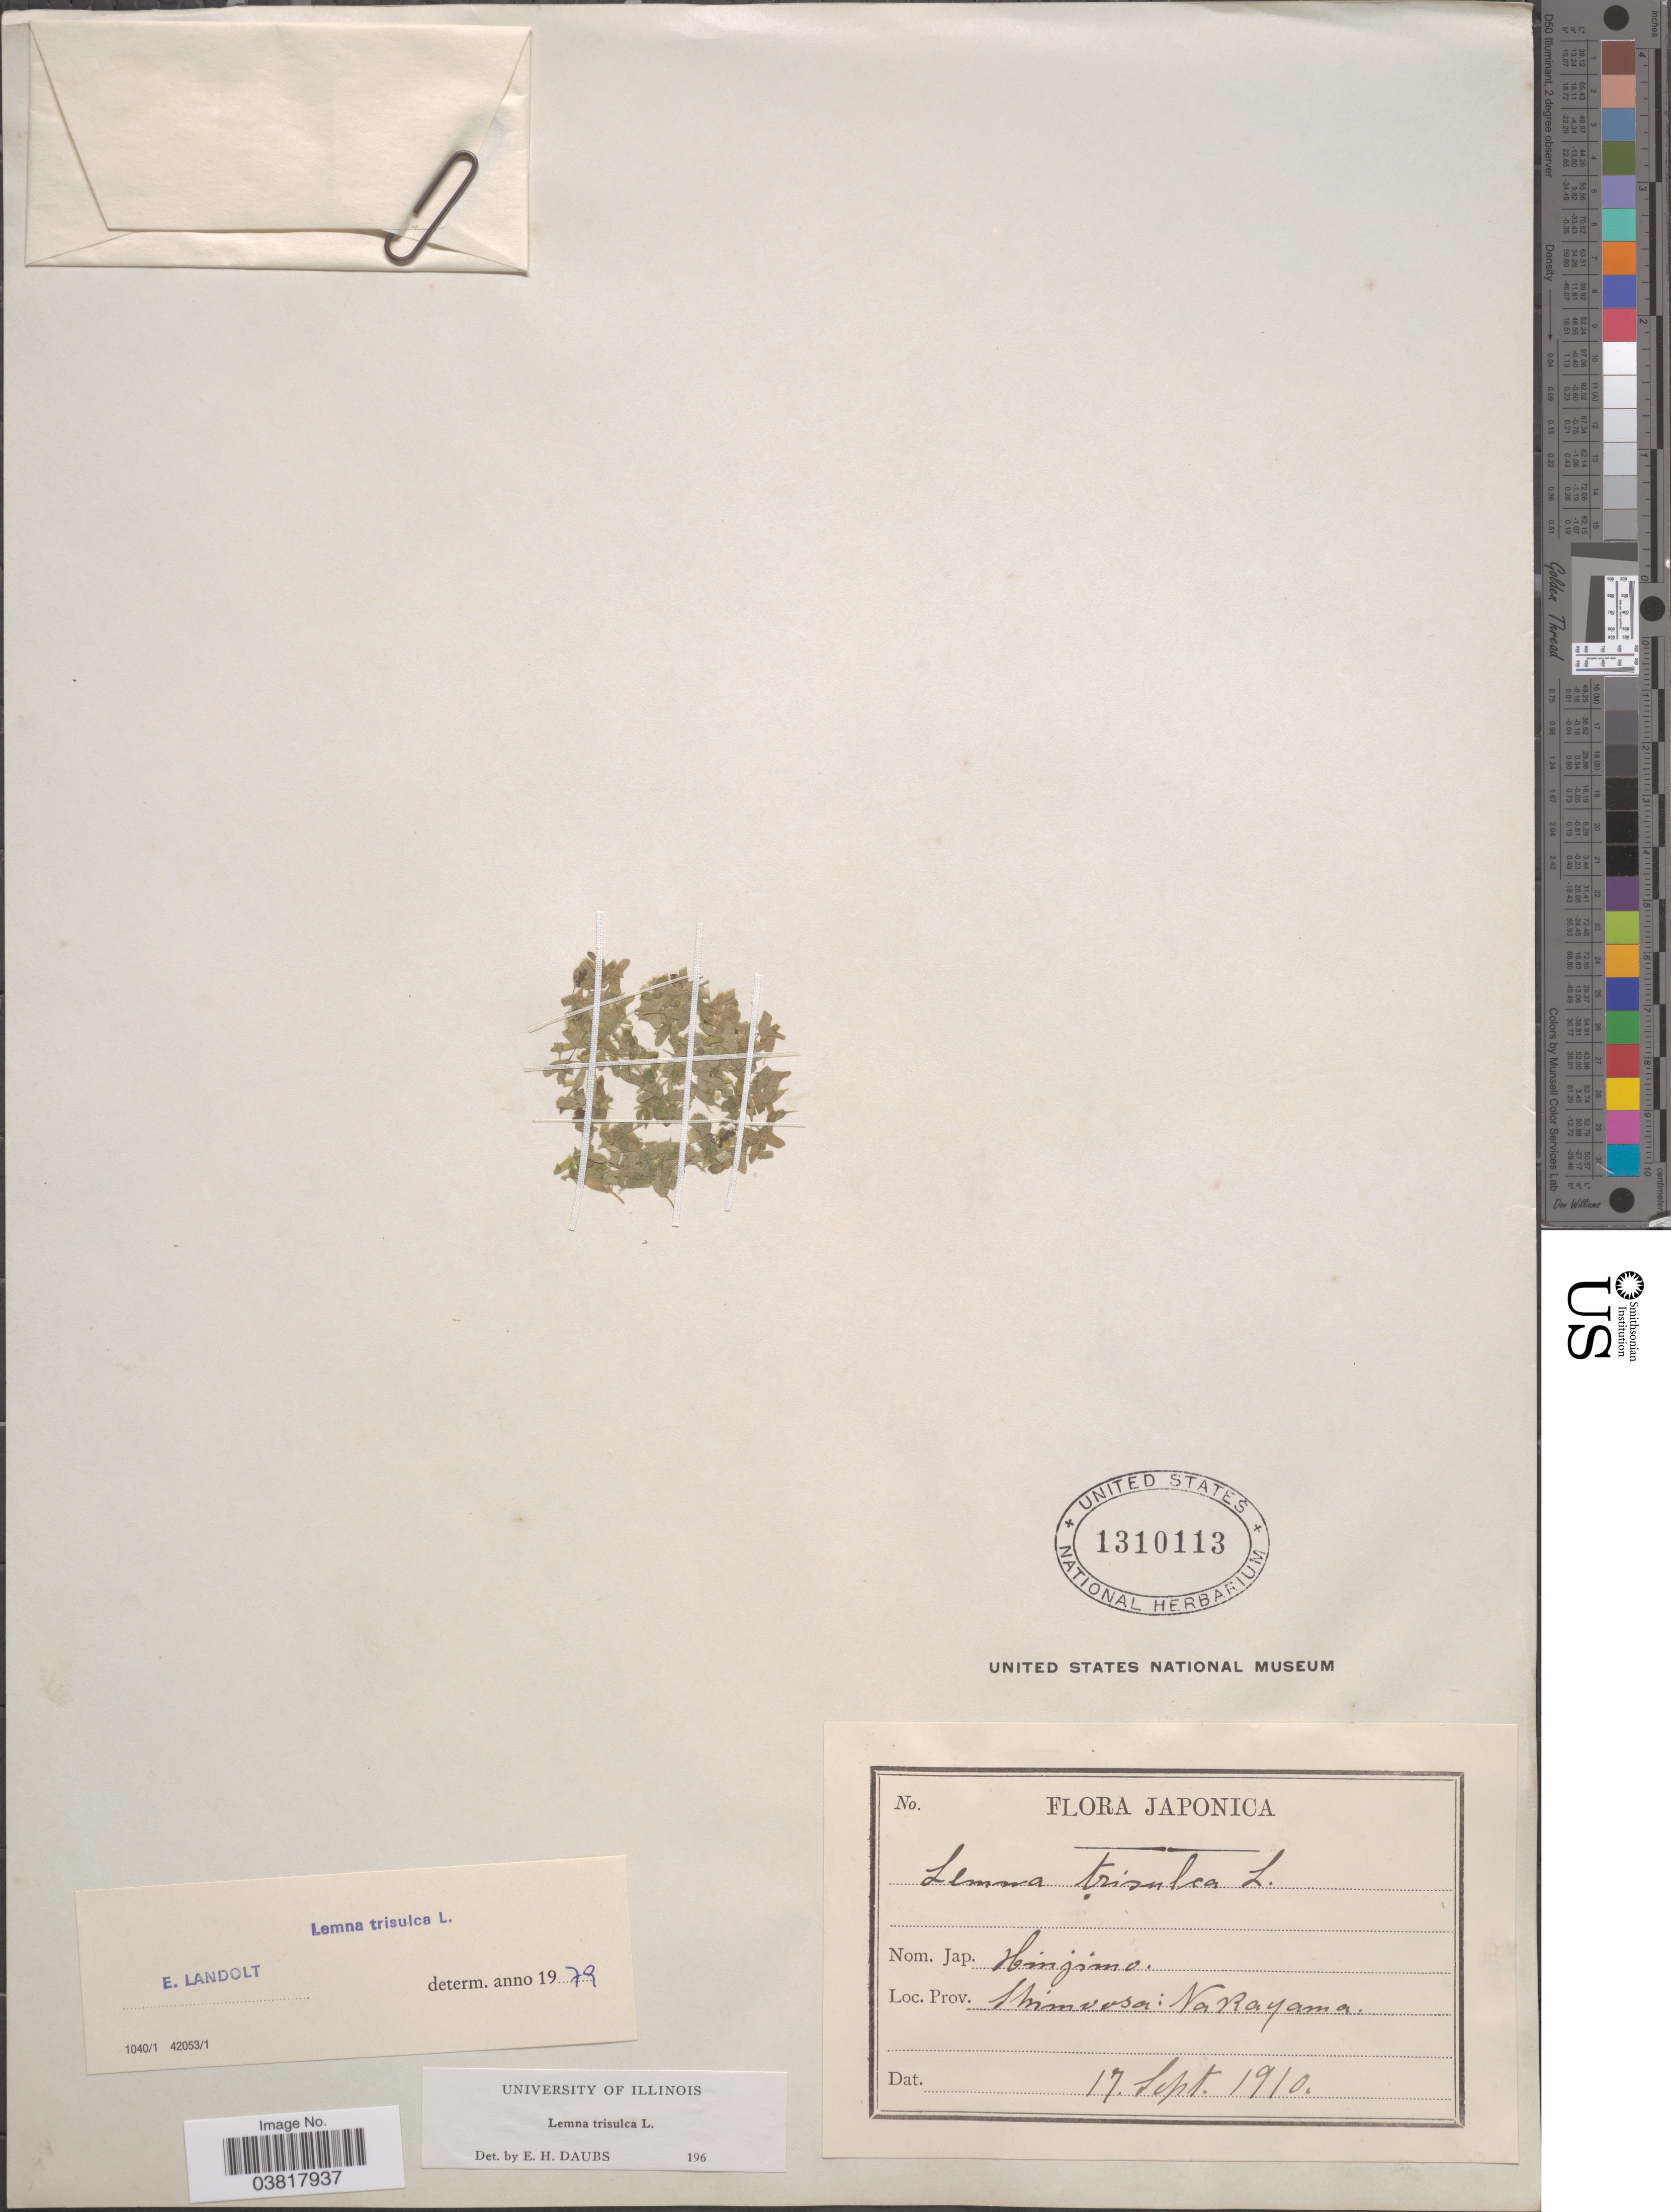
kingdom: Plantae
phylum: Tracheophyta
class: Liliopsida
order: Alismatales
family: Araceae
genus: Lemna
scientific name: Lemna trisulca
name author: L.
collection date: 1910-09-17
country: Japan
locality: Shimoosa: Nakayama.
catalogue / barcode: US 1310113